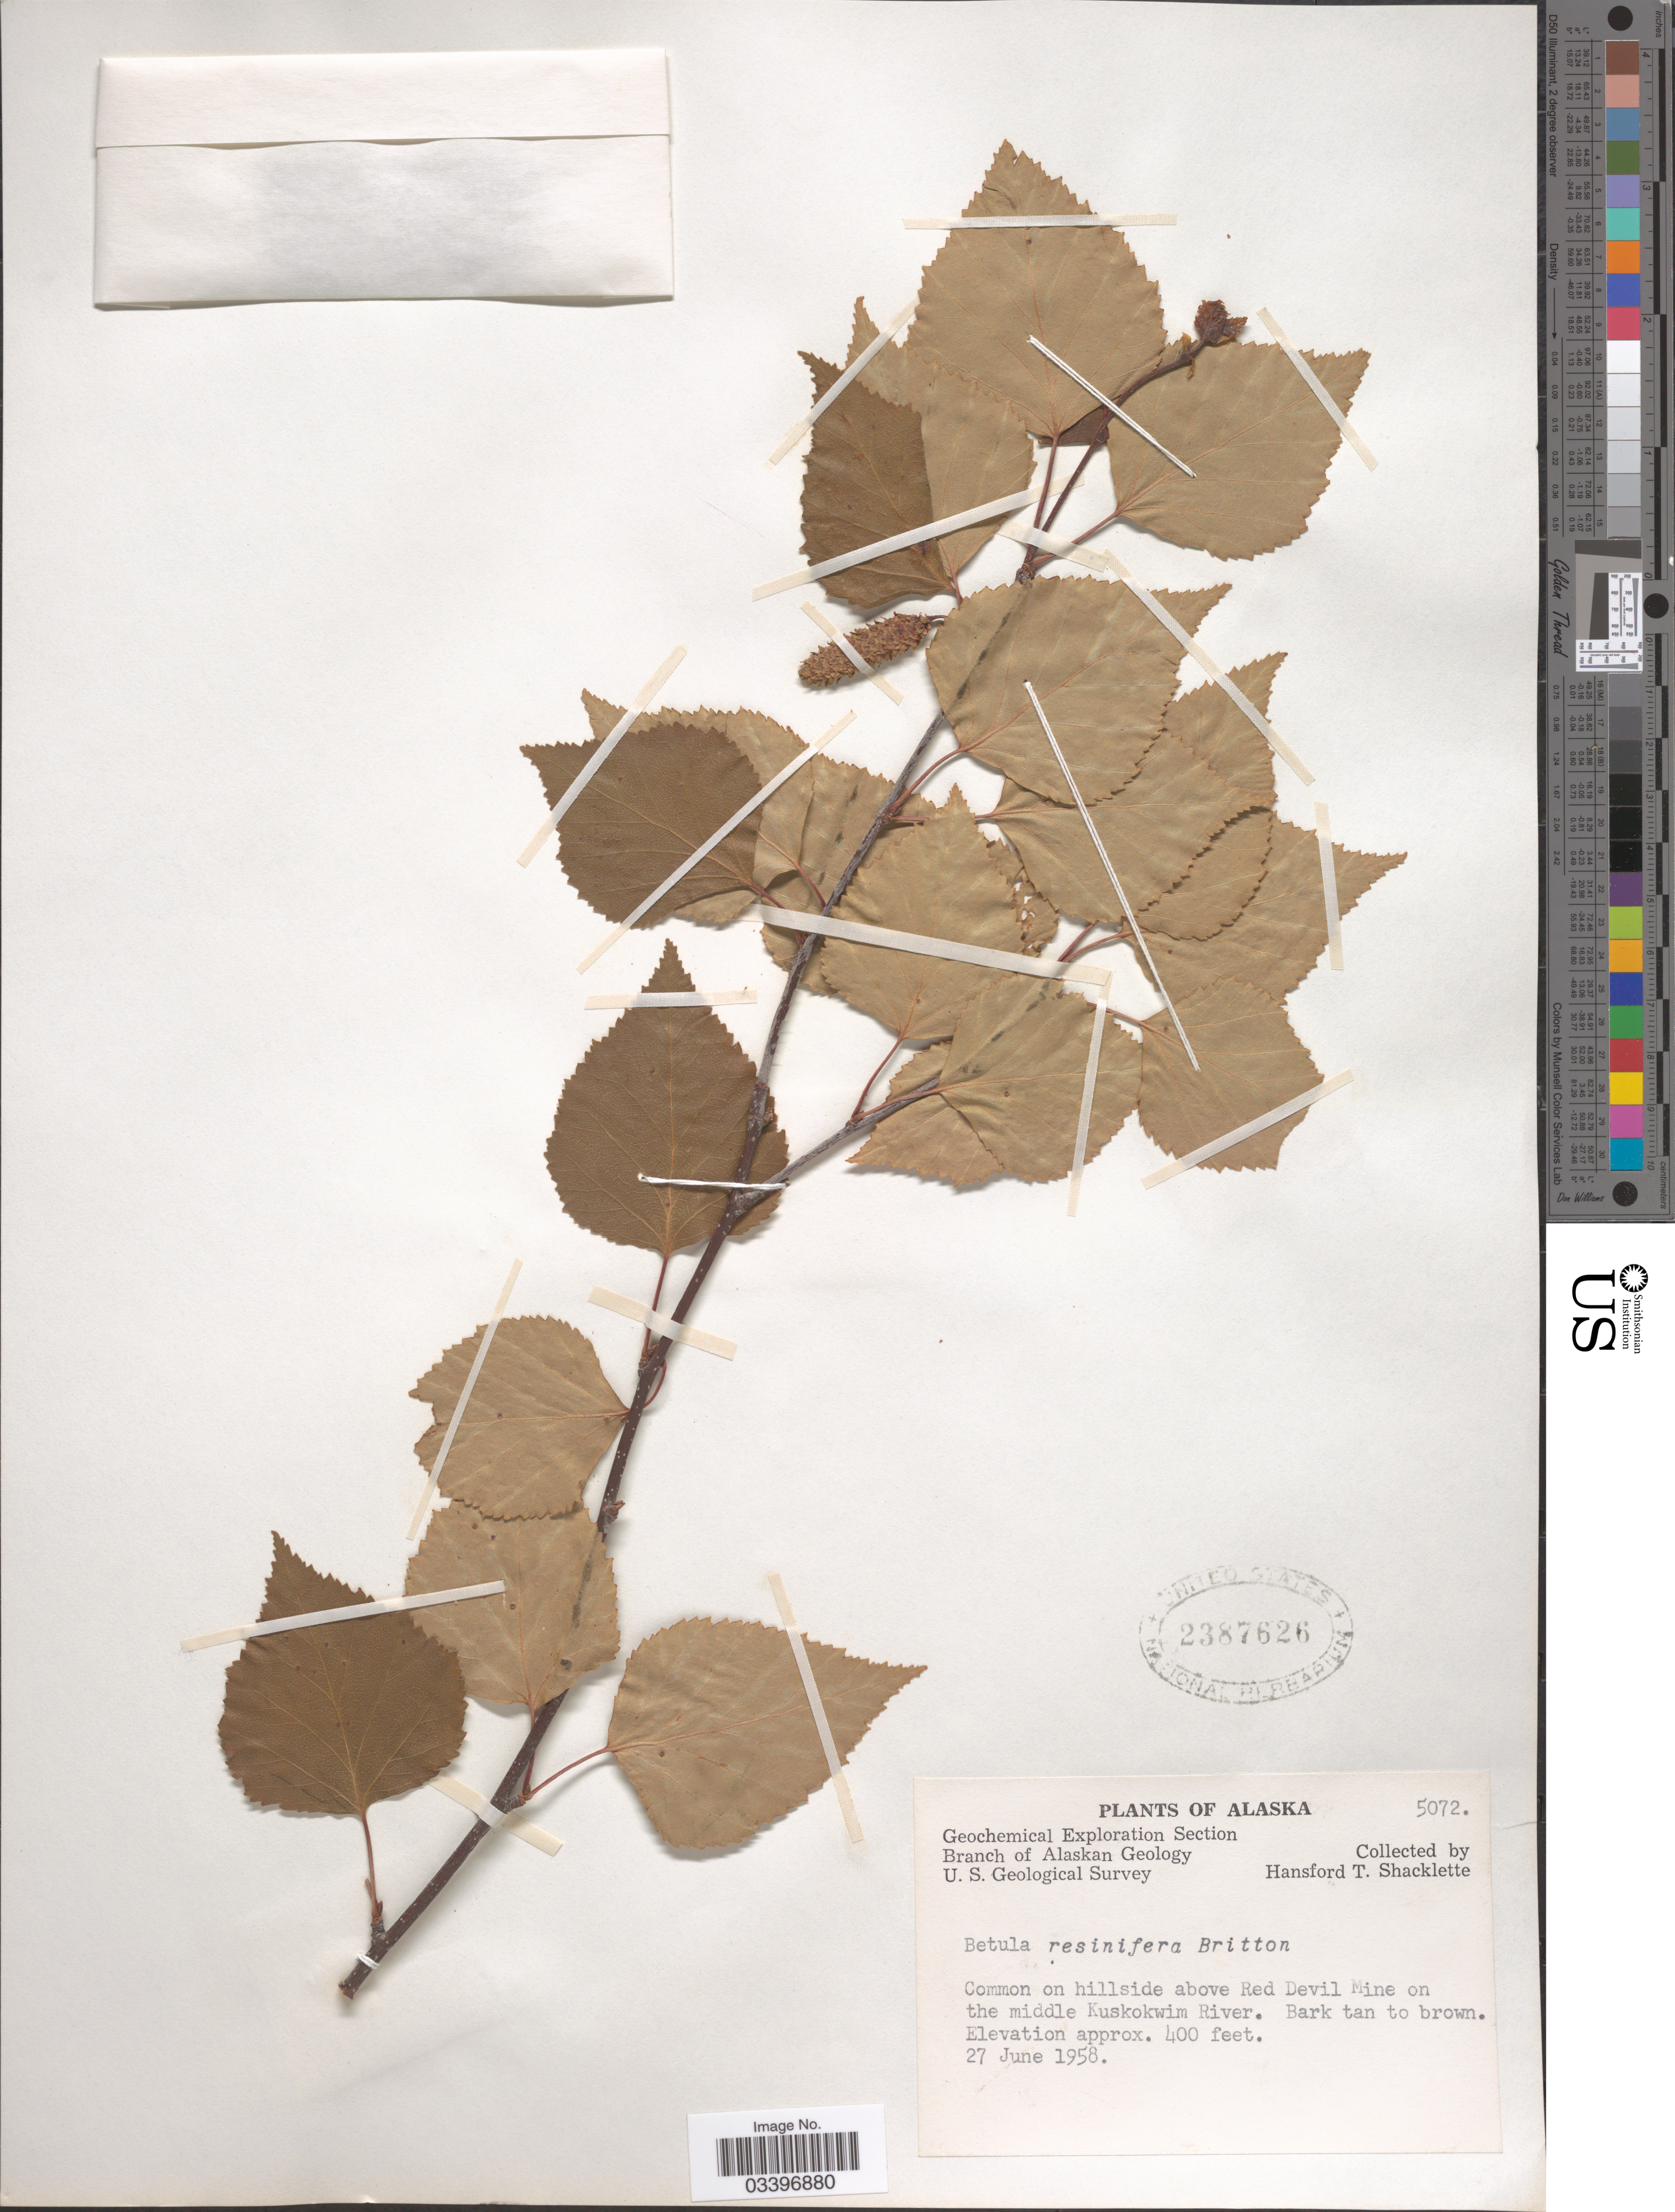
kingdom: Plantae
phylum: Tracheophyta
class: Magnoliopsida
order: Fagales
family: Betulaceae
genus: Betula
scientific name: Betula resinifera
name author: Britton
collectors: H. Shacklette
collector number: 5072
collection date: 1958-06-27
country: United States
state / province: Alaska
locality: Hillside above Red Devil Mine on the middle Kuskokwim River.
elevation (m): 122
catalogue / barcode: US 2387626